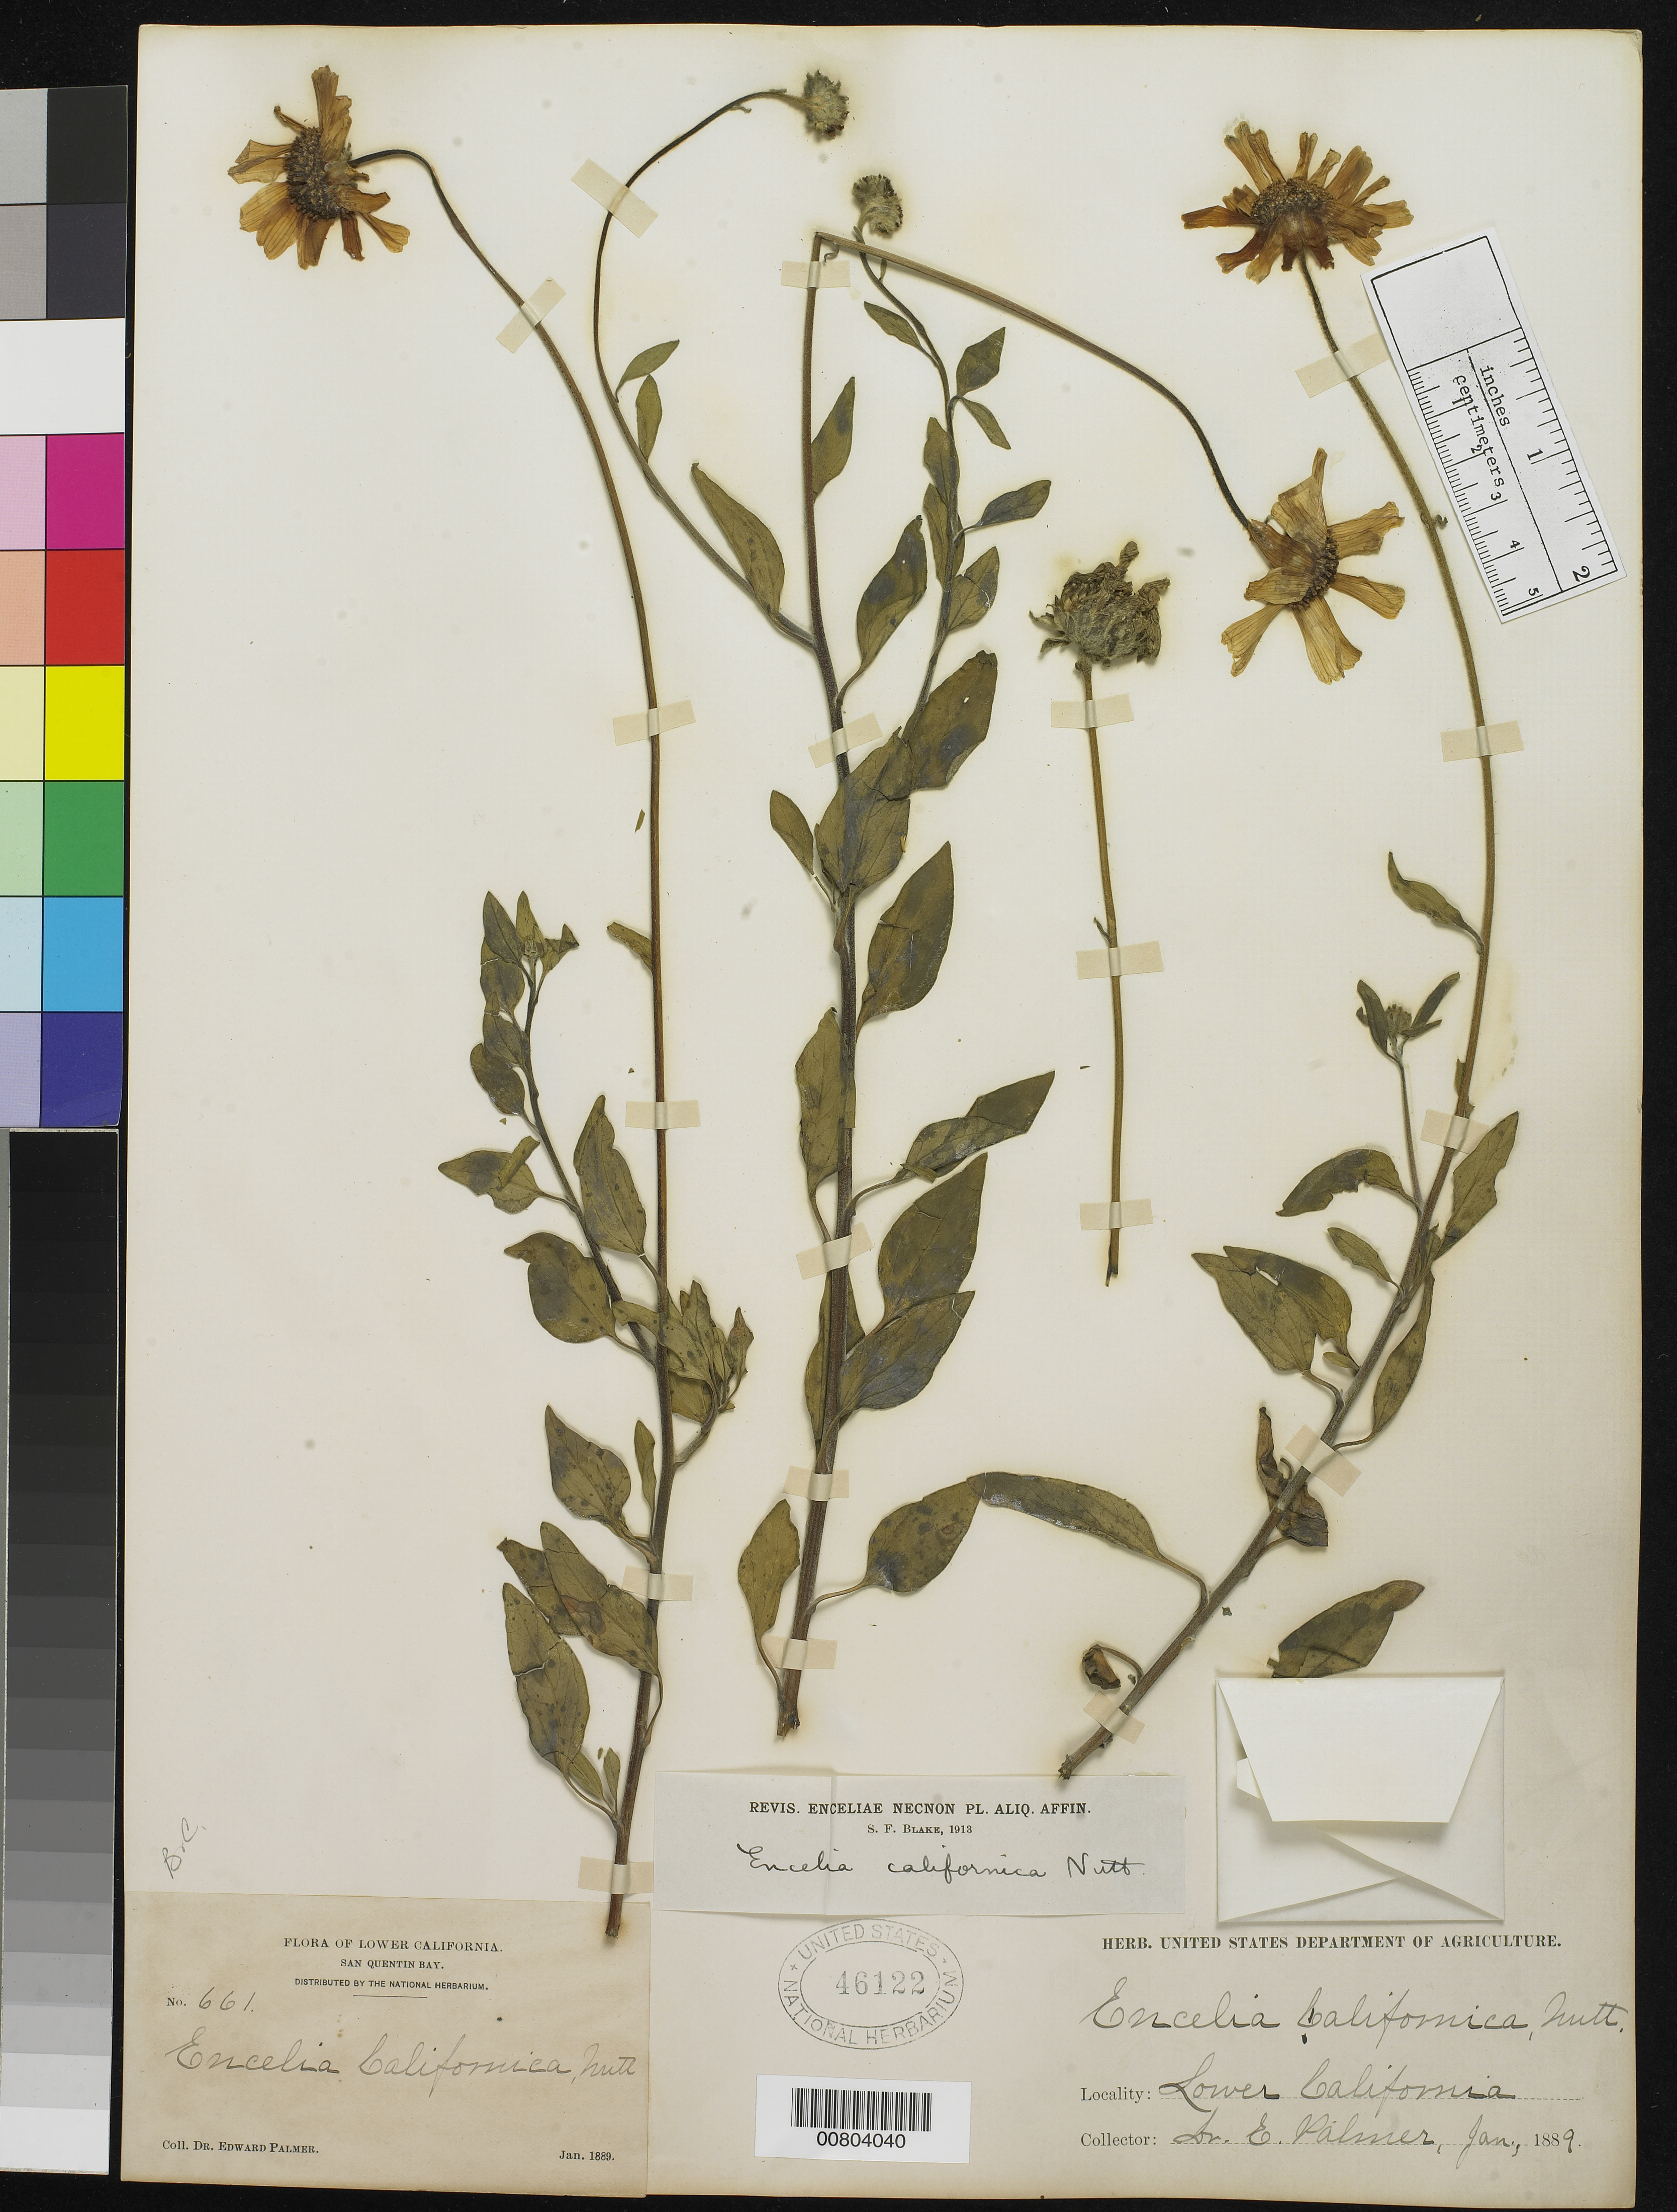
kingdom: Plantae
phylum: Tracheophyta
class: Magnoliopsida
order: Asterales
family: Asteraceae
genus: Encelia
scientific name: Encelia californica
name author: Nutt.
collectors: E. Palmer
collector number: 661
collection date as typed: Jan 1889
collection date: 1889-01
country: Mexico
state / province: Baja California Norte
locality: San Quentin Bay, Baja California.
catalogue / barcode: US 46122